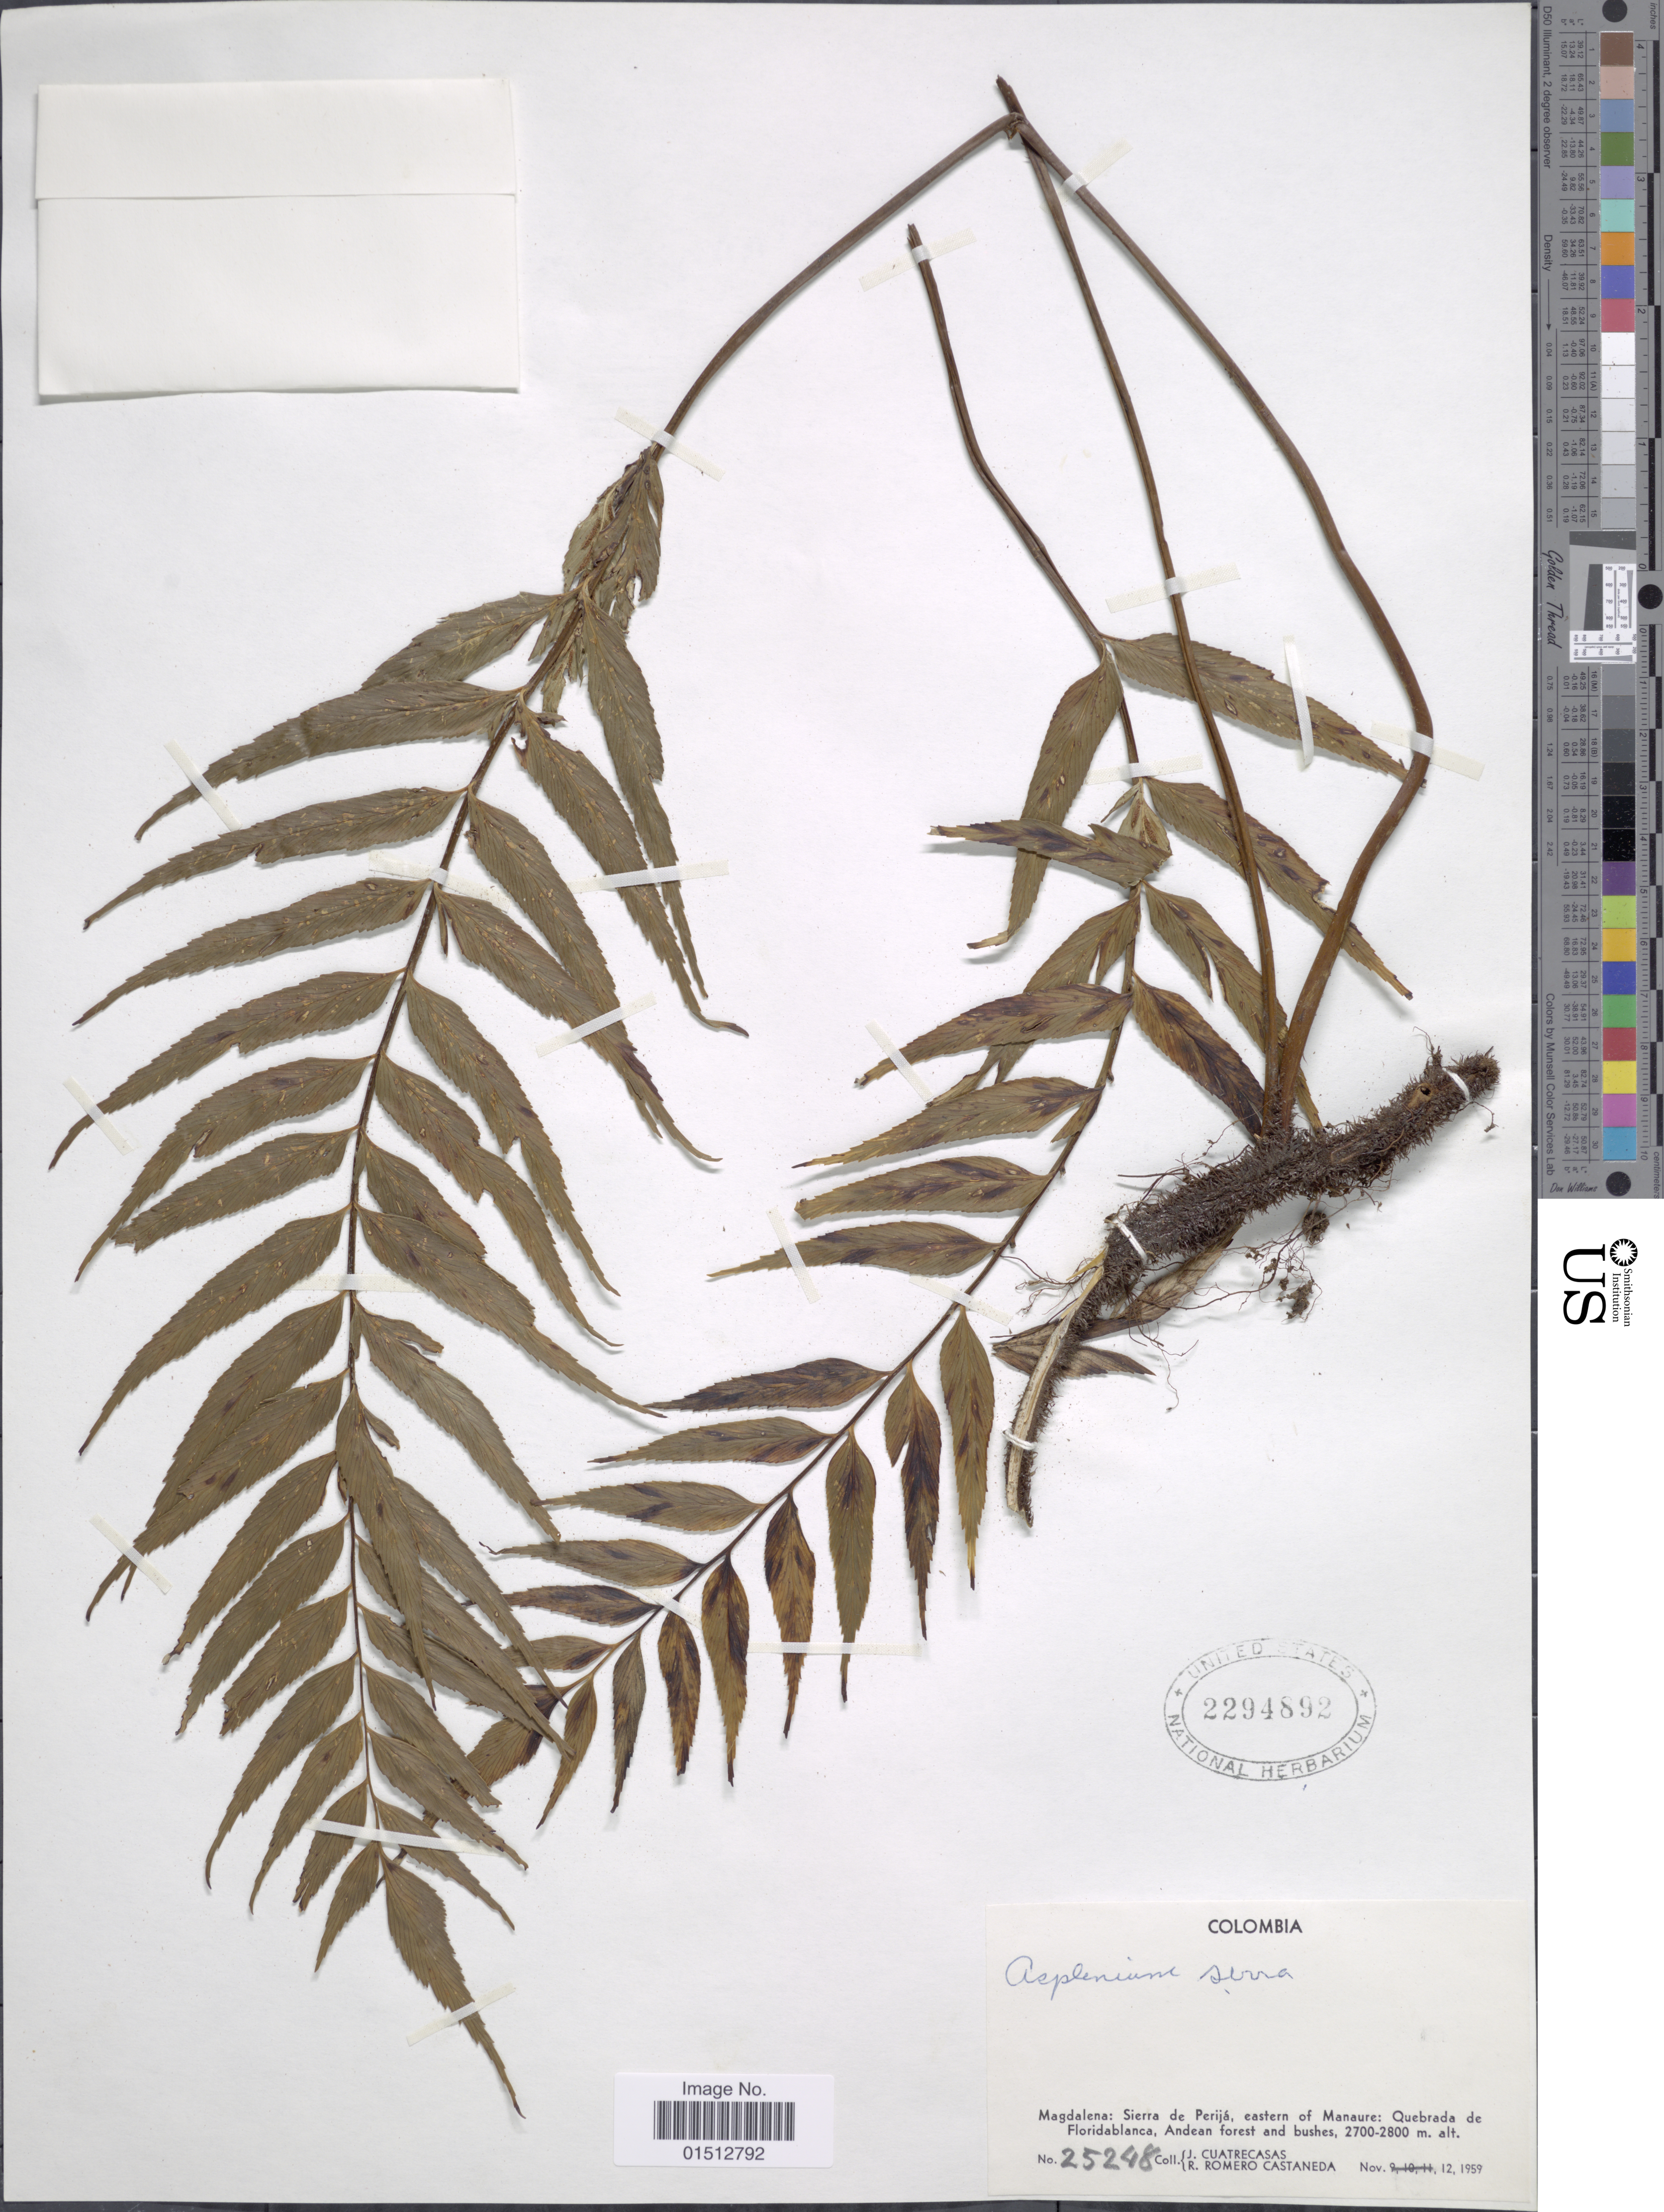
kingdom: Plantae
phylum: Tracheophyta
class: Polypodiopsida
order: Polypodiales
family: Aspleniaceae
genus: Asplenium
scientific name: Asplenium serra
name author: Langsd. & Fisch.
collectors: J. Cuatrecasas & R. Romero Castañeda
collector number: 25248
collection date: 1959-11-12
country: Colombia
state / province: Magdalena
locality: Colombia, Magdalena: Sierra de Perija, eastern of Manaure: Quebrada de Floridablanca, Andean forest and bushes.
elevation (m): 2700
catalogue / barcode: US 2294892